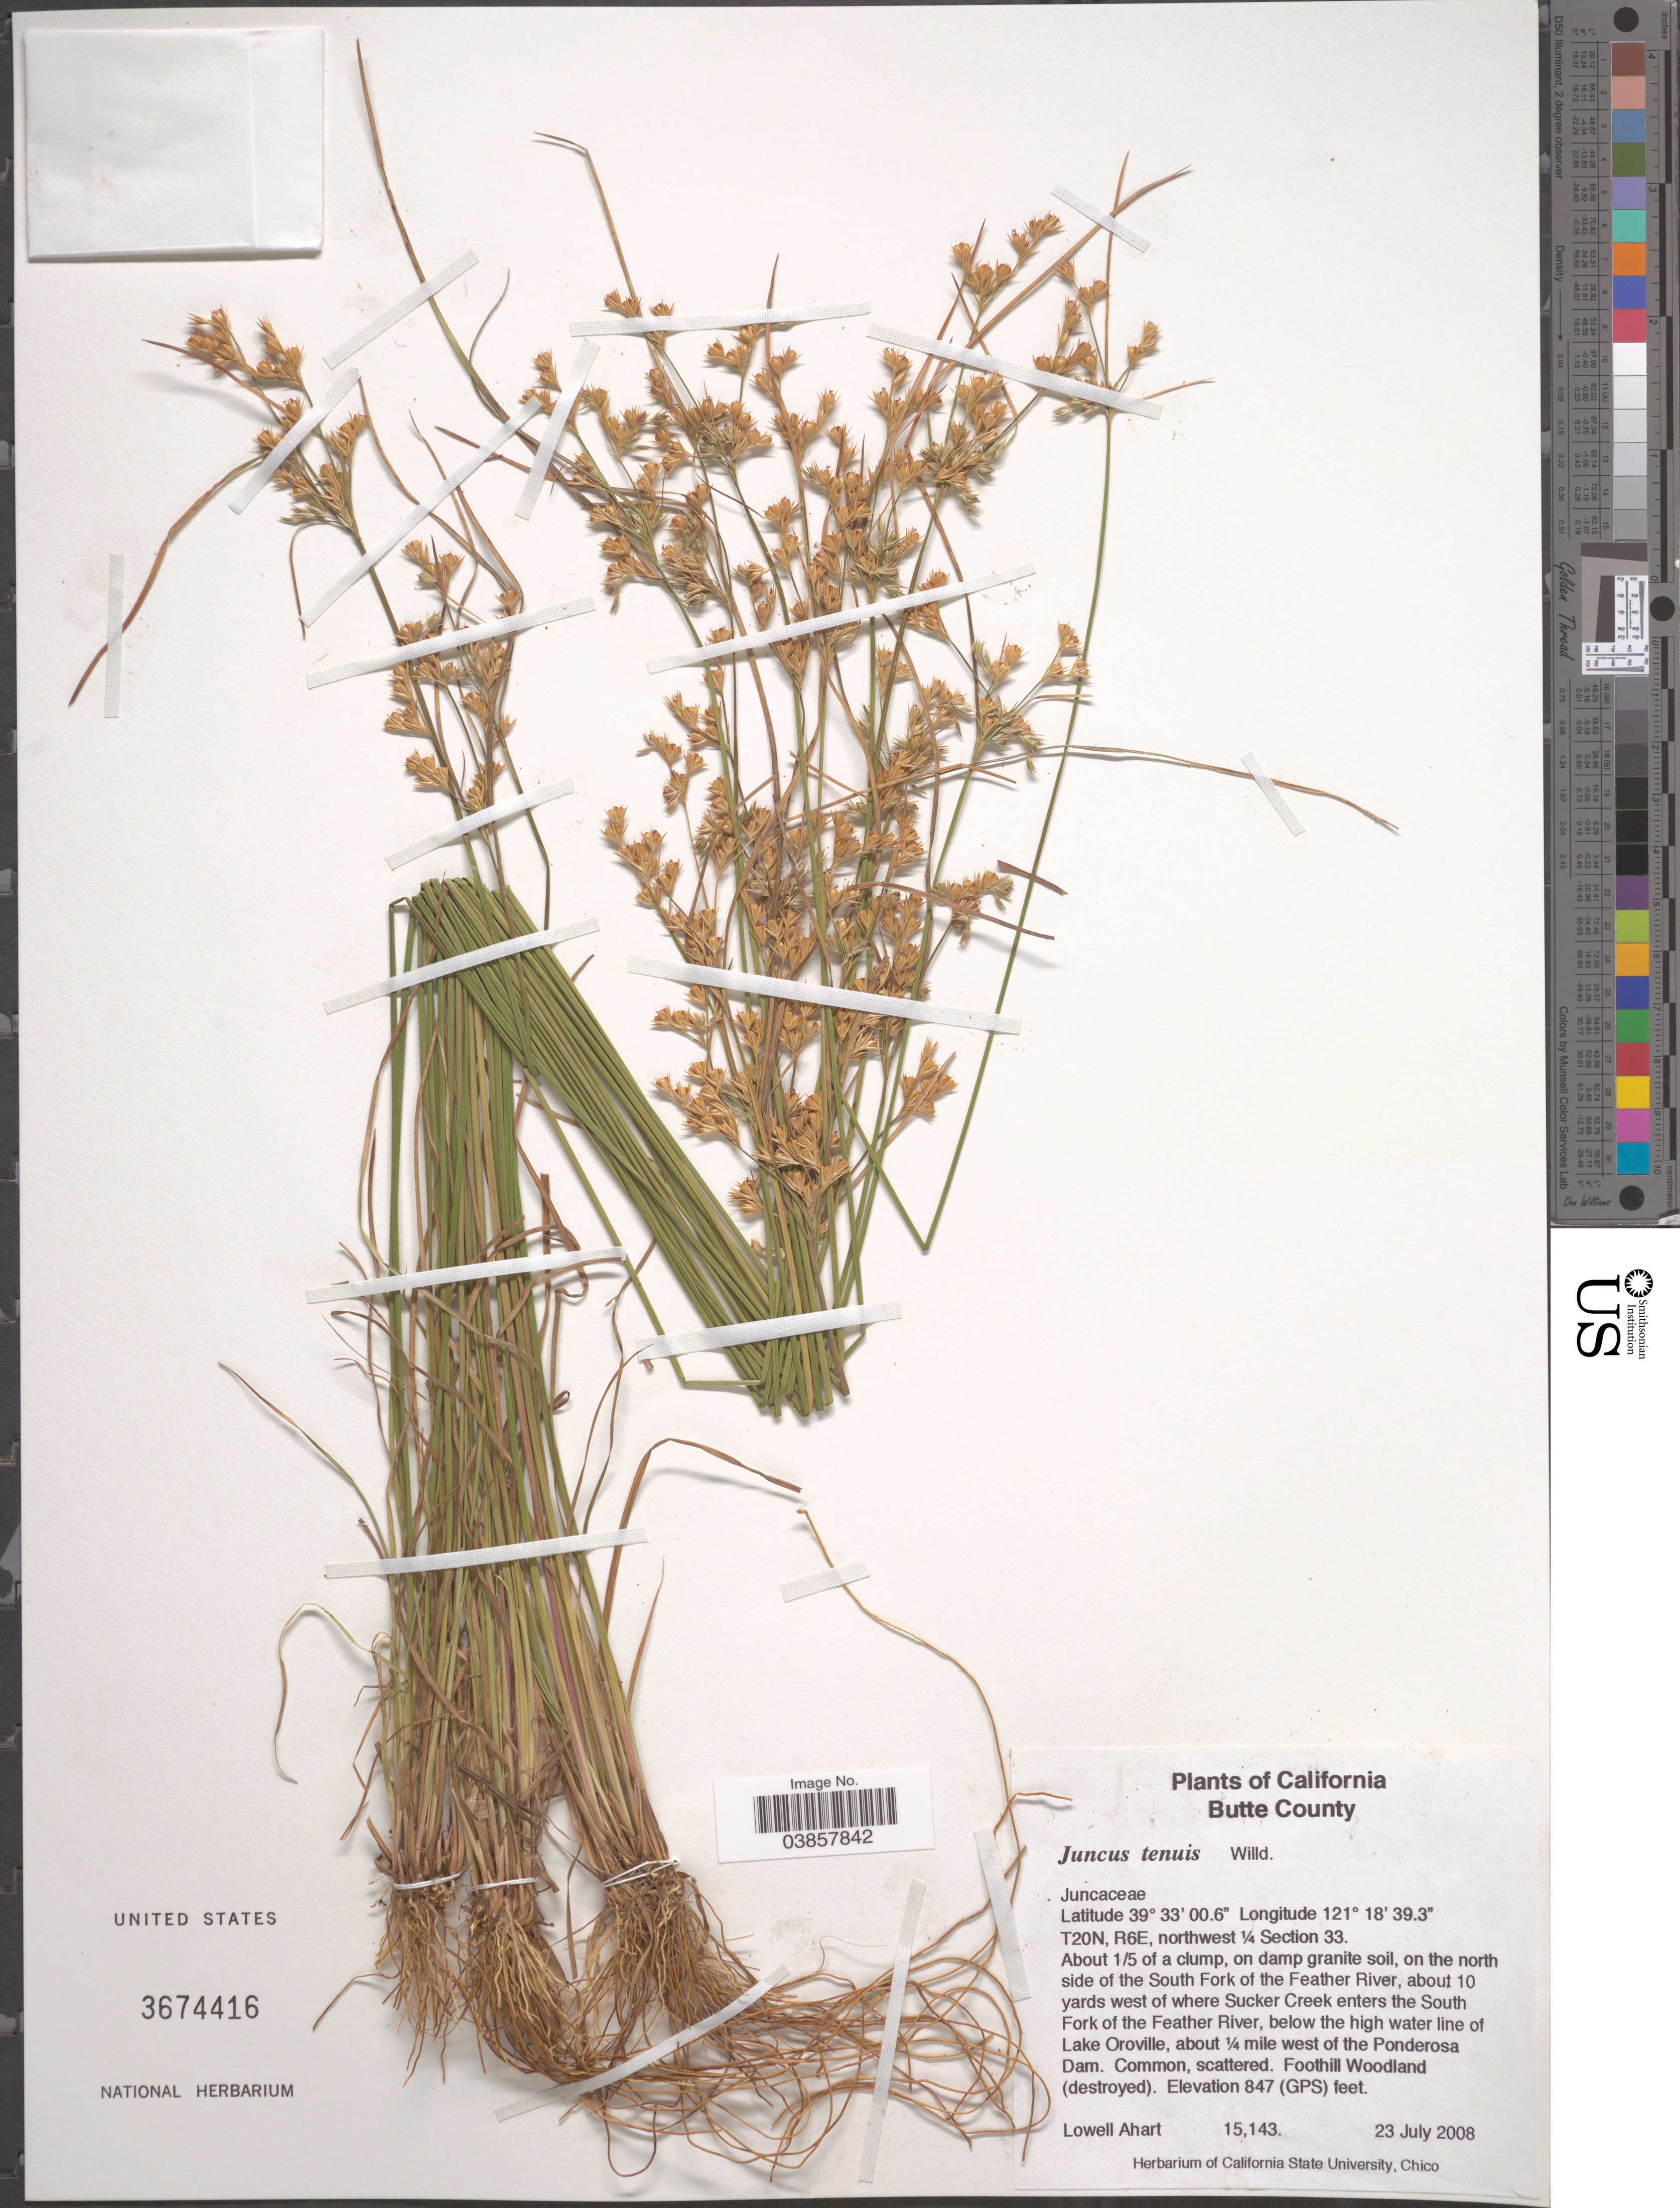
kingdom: Plantae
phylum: Tracheophyta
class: Liliopsida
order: Poales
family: Juncaceae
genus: Juncus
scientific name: Juncus tenuis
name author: Willd.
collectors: L. Ahart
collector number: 15143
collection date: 2008-07-23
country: United States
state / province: California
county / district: Butte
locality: Butte County. T20N, R6E, northwest ¼ Section 33. About 1/5 of a clump, on damp granite soil, on the north side of the South Fork of the Feather River, about 10 yards west of where Sucker Creek enters the South Fork of the Feather River, below the high water line of Lake Oroville, about ¼ mile west of the Ponderosa Dam.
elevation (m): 258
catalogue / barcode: US 3674416